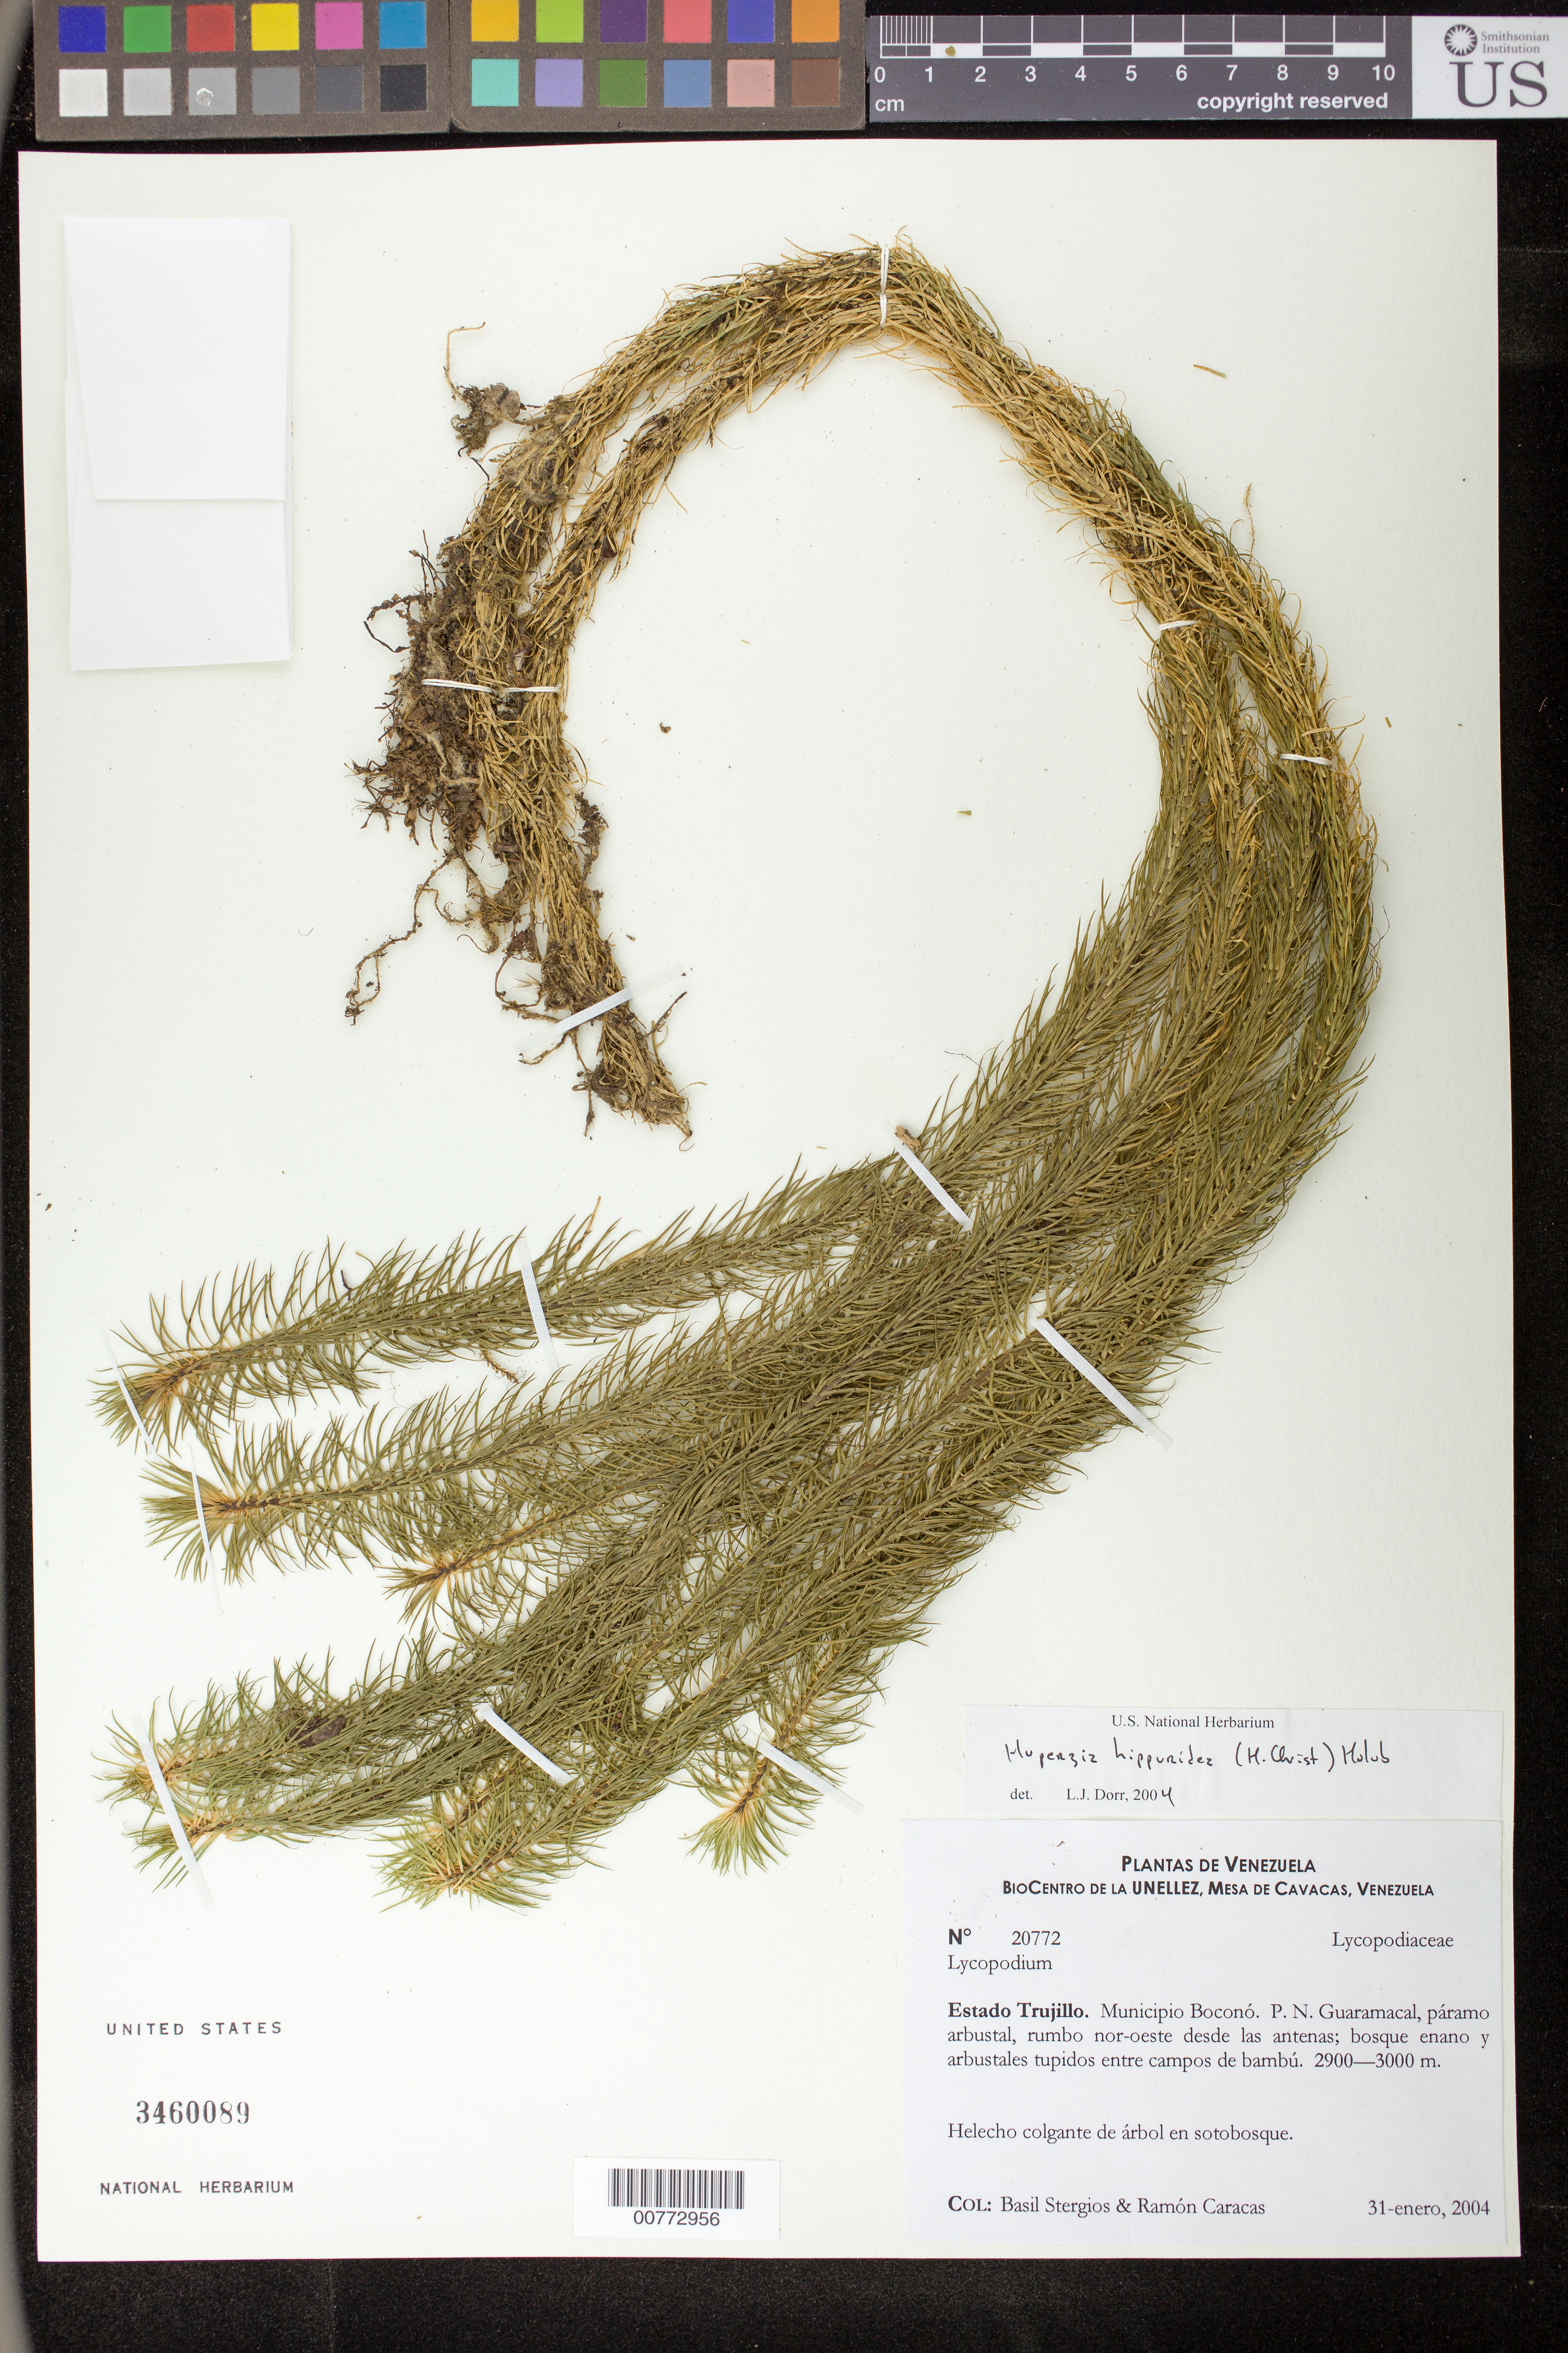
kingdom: Plantae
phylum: Tracheophyta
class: Lycopodiopsida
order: Lycopodiales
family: Lycopodiaceae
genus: Phlegmariurus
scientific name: Phlegmariurus hippurideus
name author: (Christ) B. Øllg.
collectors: B. G. Stergios & R. Caracas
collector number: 20772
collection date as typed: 31 Jan 2004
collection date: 2004-01-31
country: Venezuela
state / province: Trujillo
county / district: Boconó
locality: Parque Nacional Guaramacal, rumbo NE desde las antenas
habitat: Páramo arbustal.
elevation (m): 2900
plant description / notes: CTES, MER, MO, MY, NY, PORT, UC, US, VEN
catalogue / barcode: US 3460089